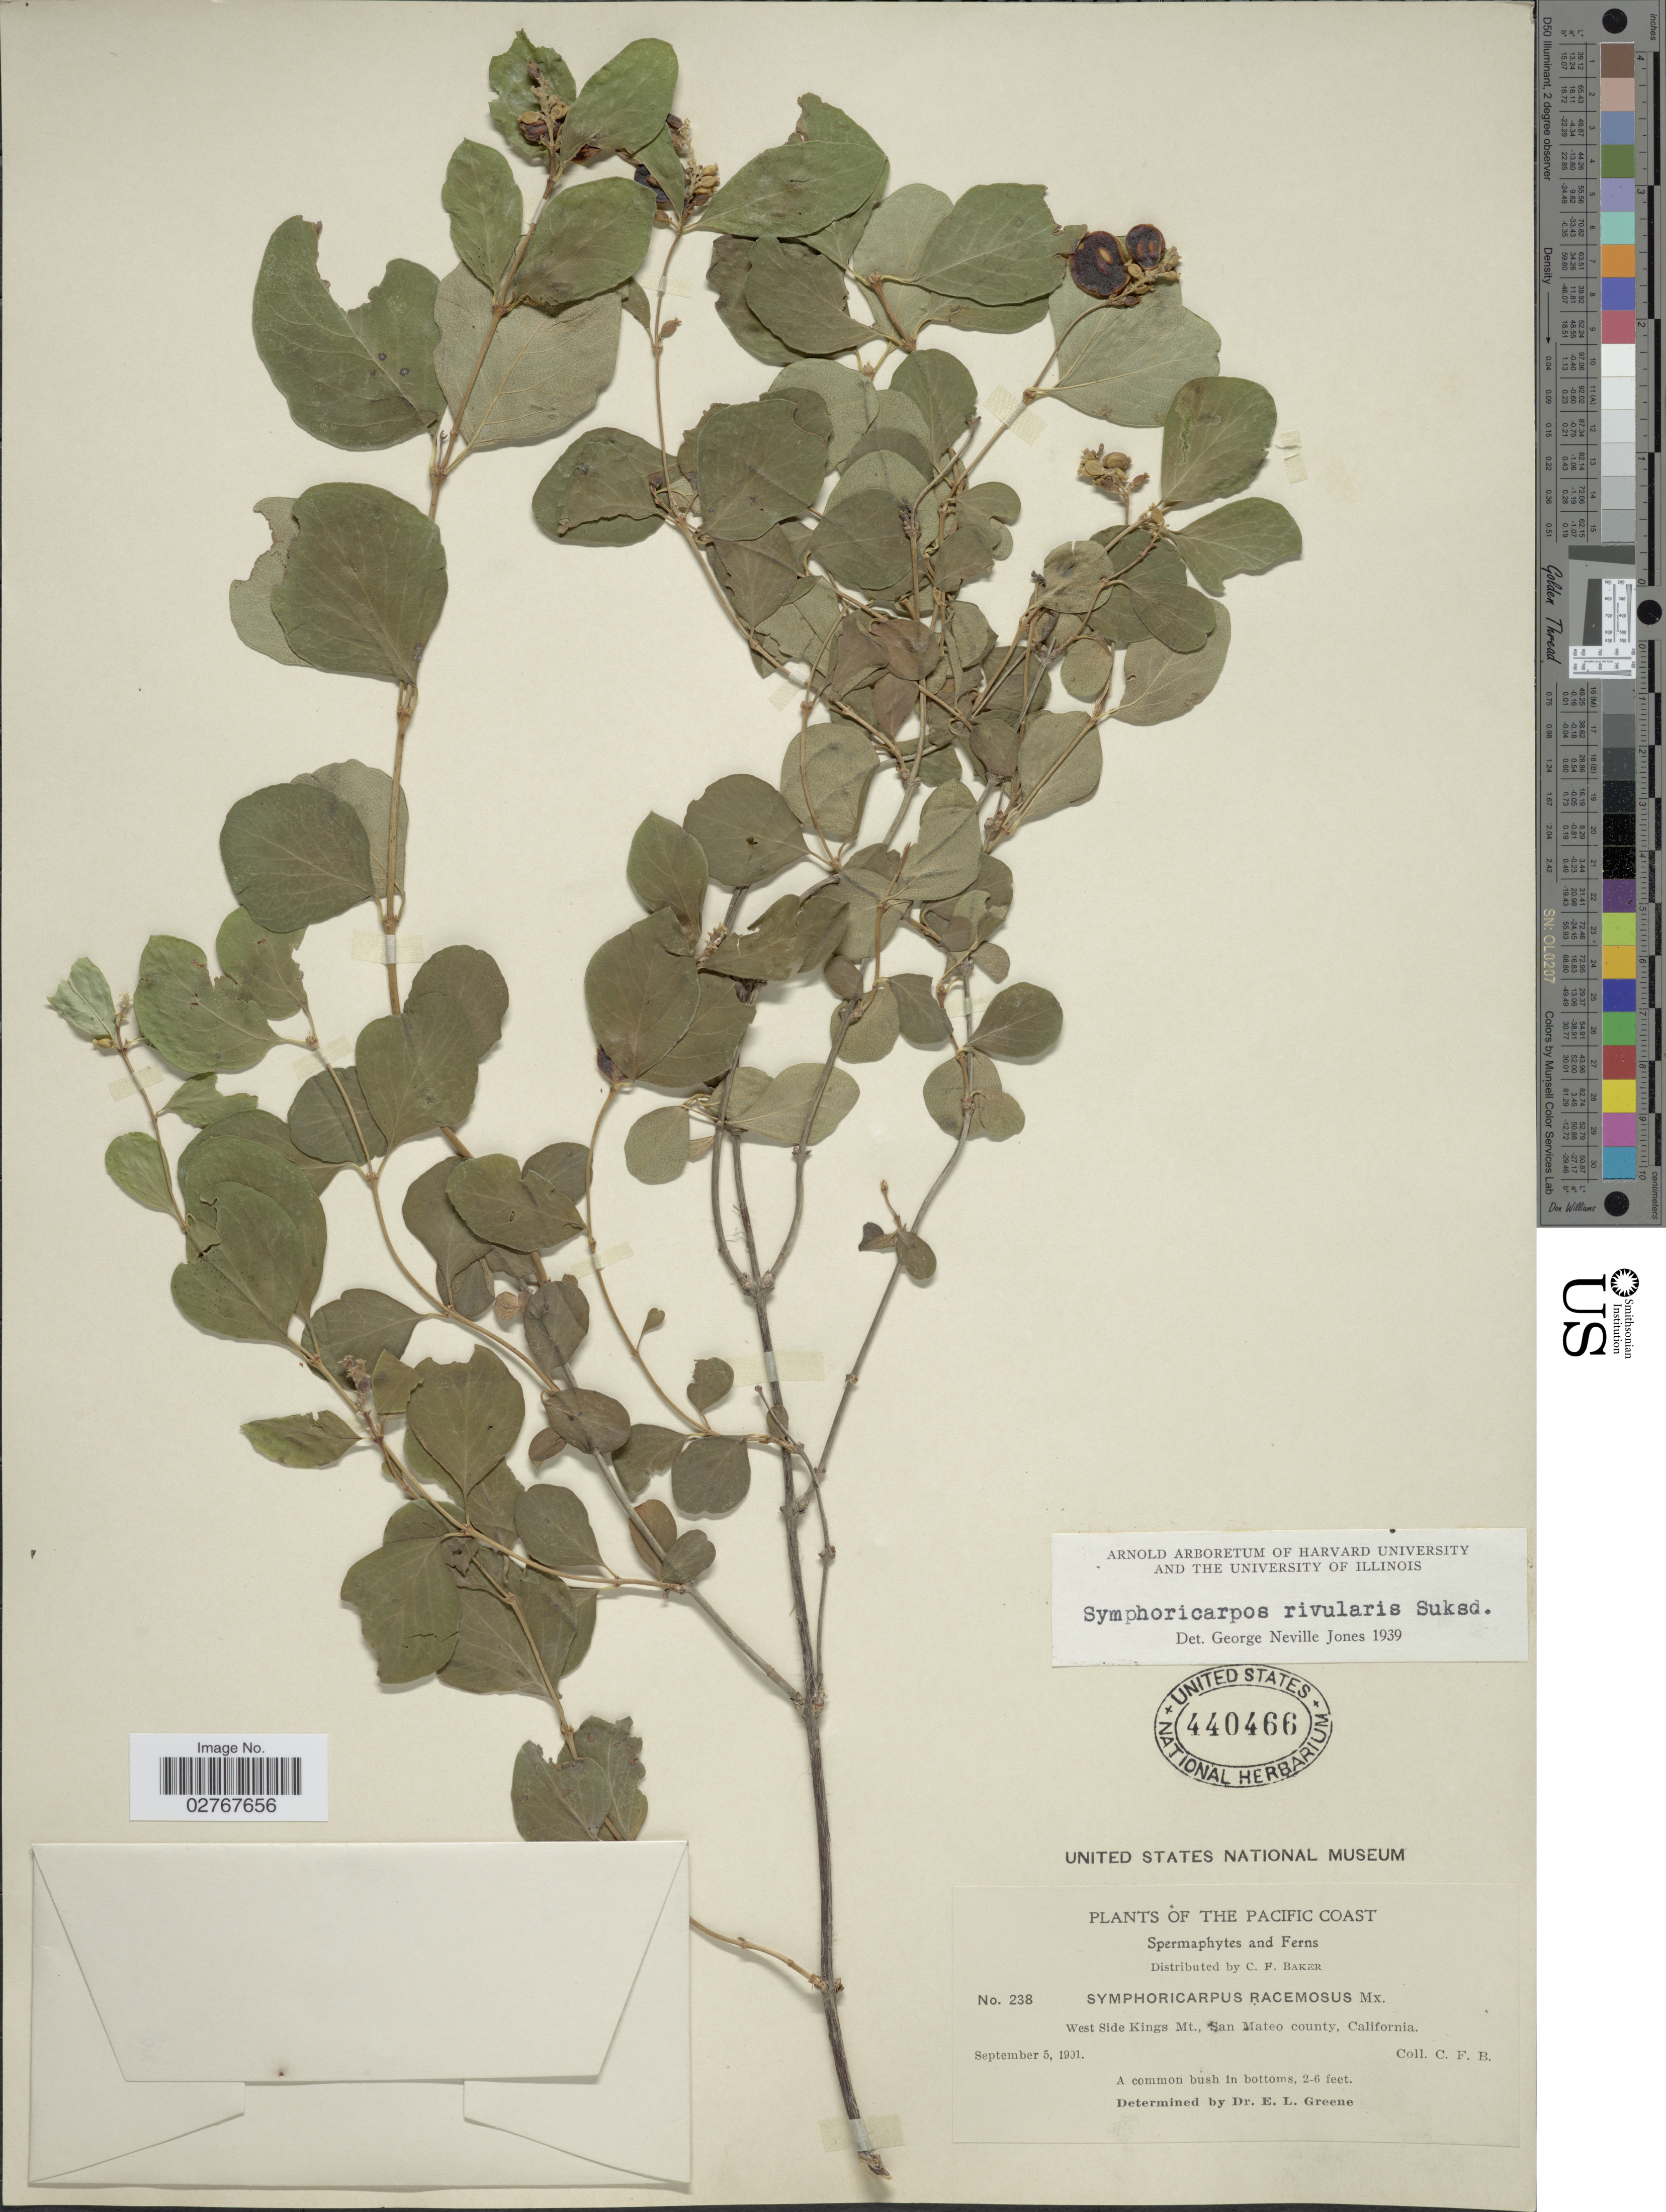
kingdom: Plantae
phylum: Tracheophyta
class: Magnoliopsida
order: Dipsacales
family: Caprifoliaceae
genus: Symphoricarpos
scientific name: Symphoricarpos rivularis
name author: Suksd.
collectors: F. C. Baker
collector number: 238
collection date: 1901-09-05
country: United States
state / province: California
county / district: San Mateo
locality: The Pacific Coast. West Side Kings Mt., San Mateo county.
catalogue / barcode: US 440466